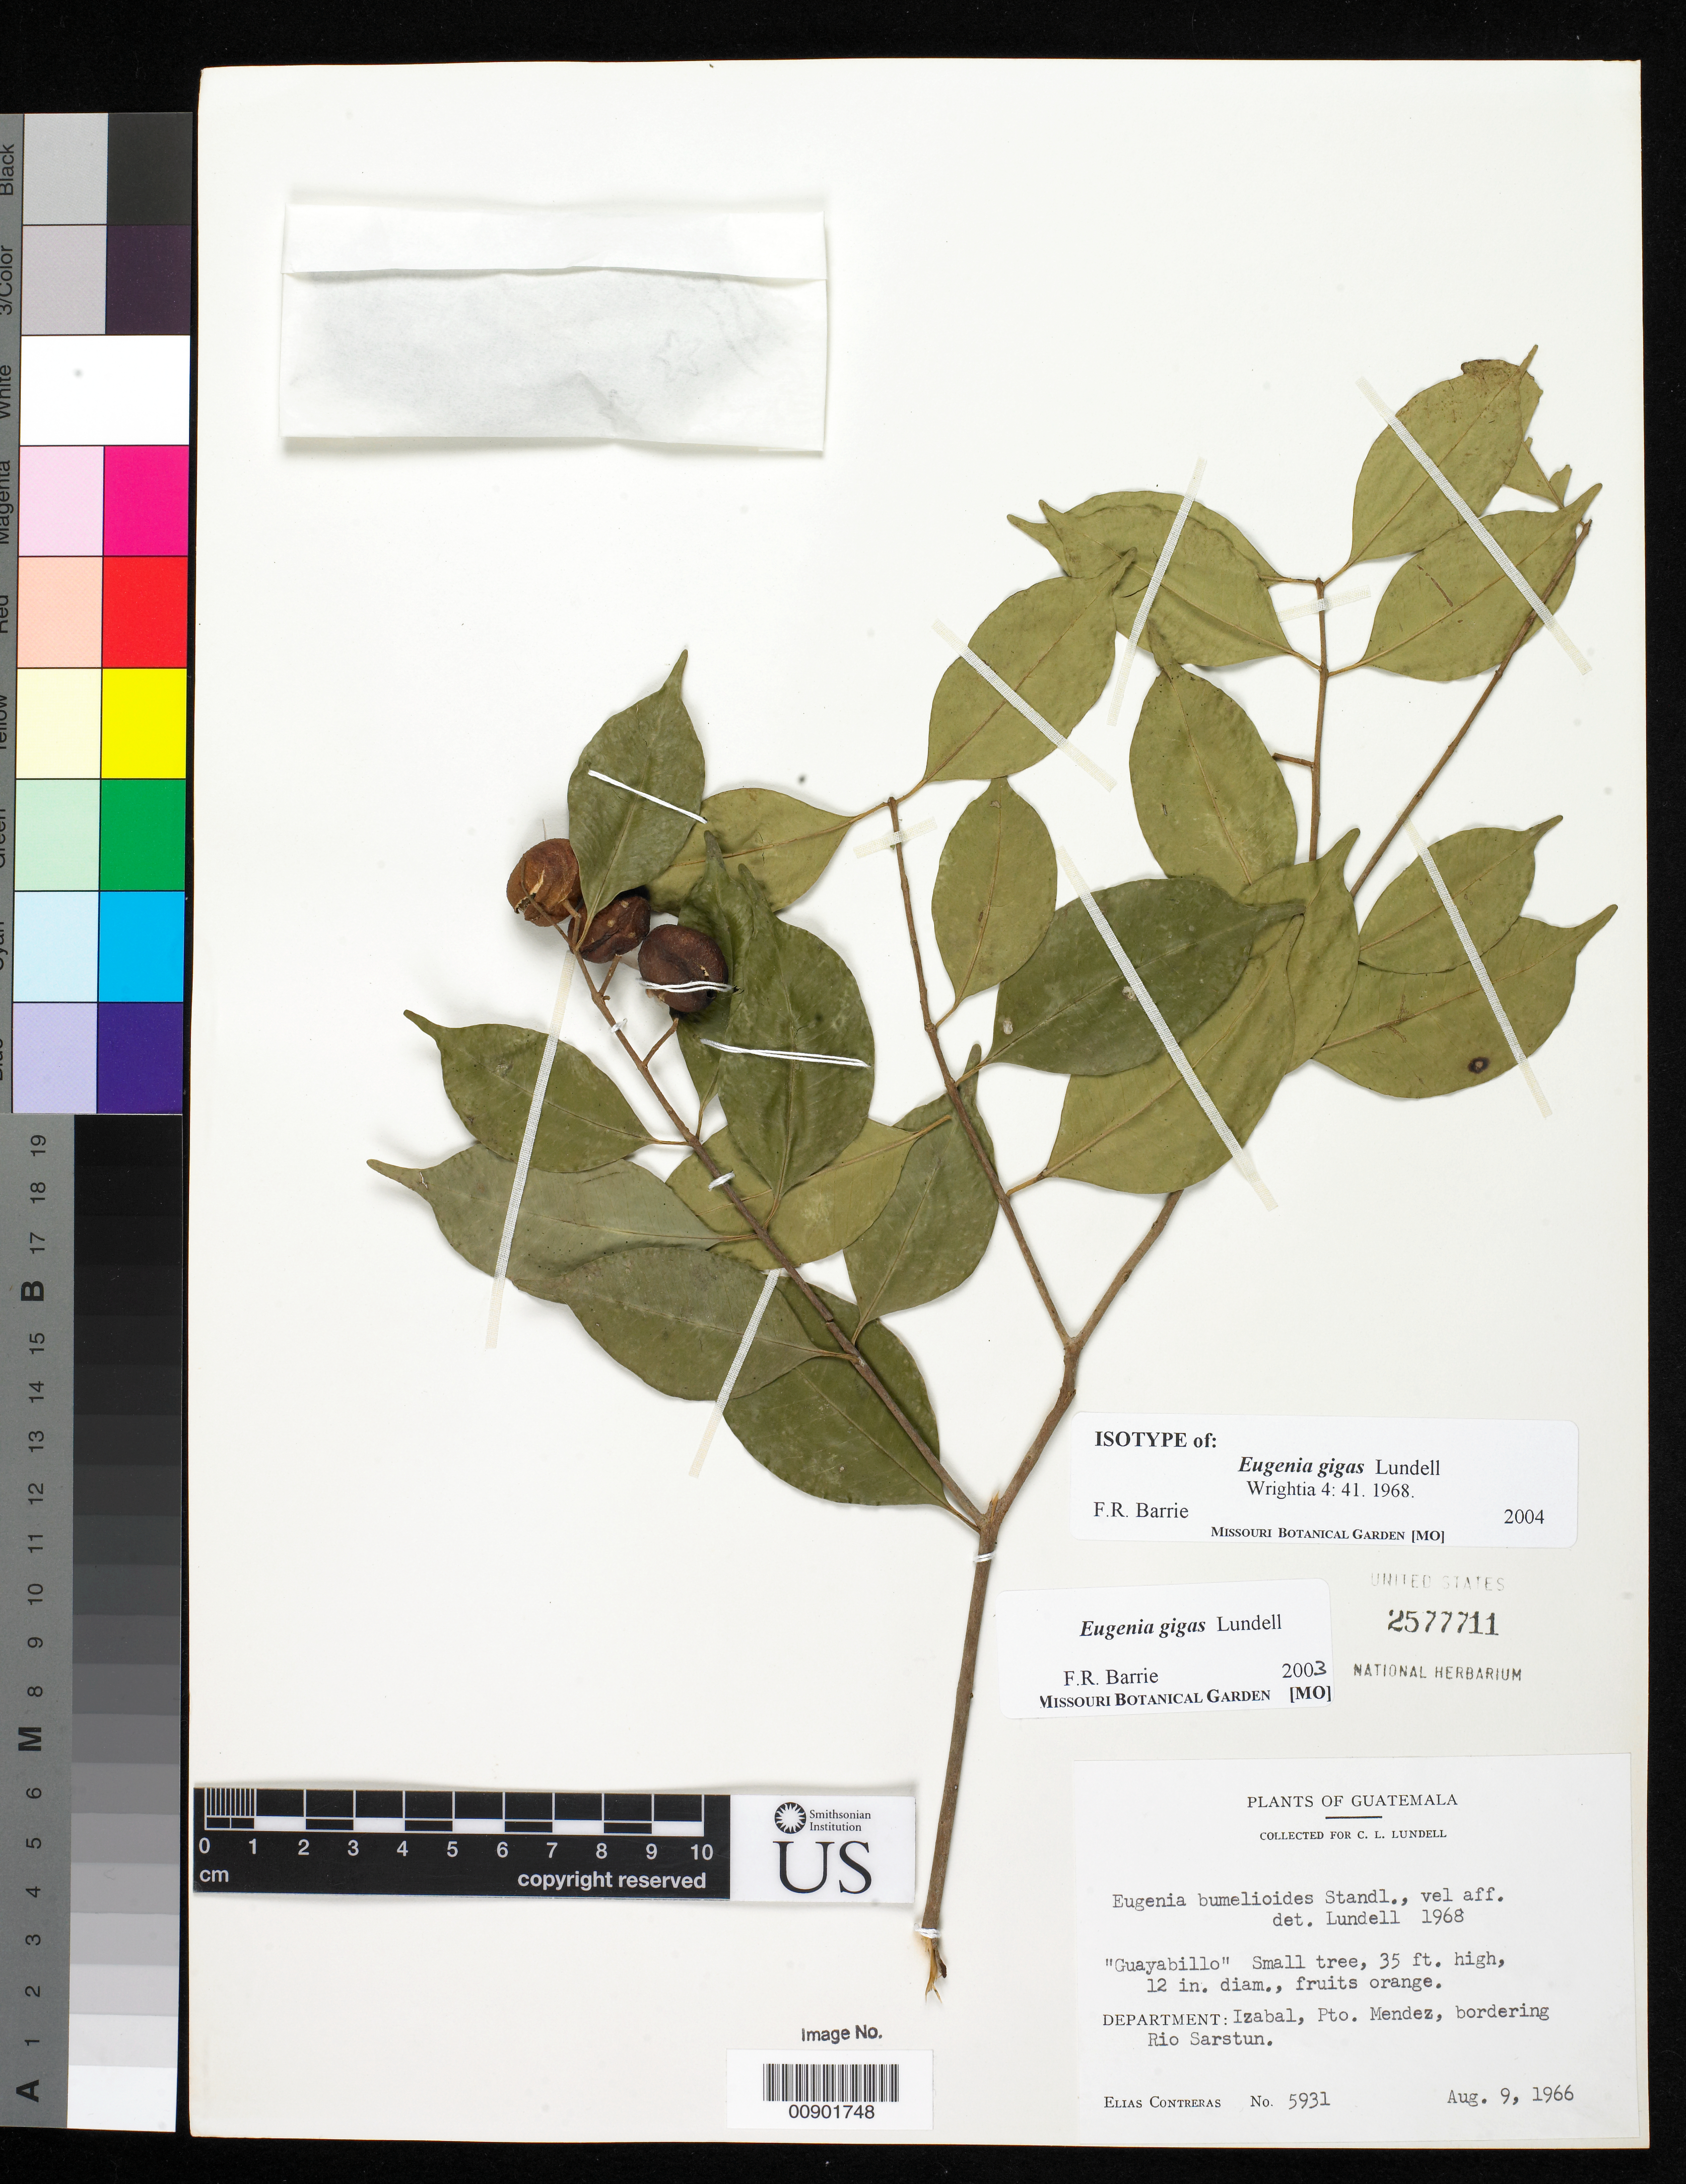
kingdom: Plantae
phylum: Tracheophyta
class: Magnoliopsida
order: Myrtales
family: Myrtaceae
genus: Eugenia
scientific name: Eugenia gigas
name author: Lundell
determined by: Barrie, F. R.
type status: Isotype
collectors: E. Contreras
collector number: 5931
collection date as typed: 09 Aug 1966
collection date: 1966-08-09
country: Guatemala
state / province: Izabal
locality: Izabal, Pto. Mendez, bordering Rio Sarstun.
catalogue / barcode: US 2577711